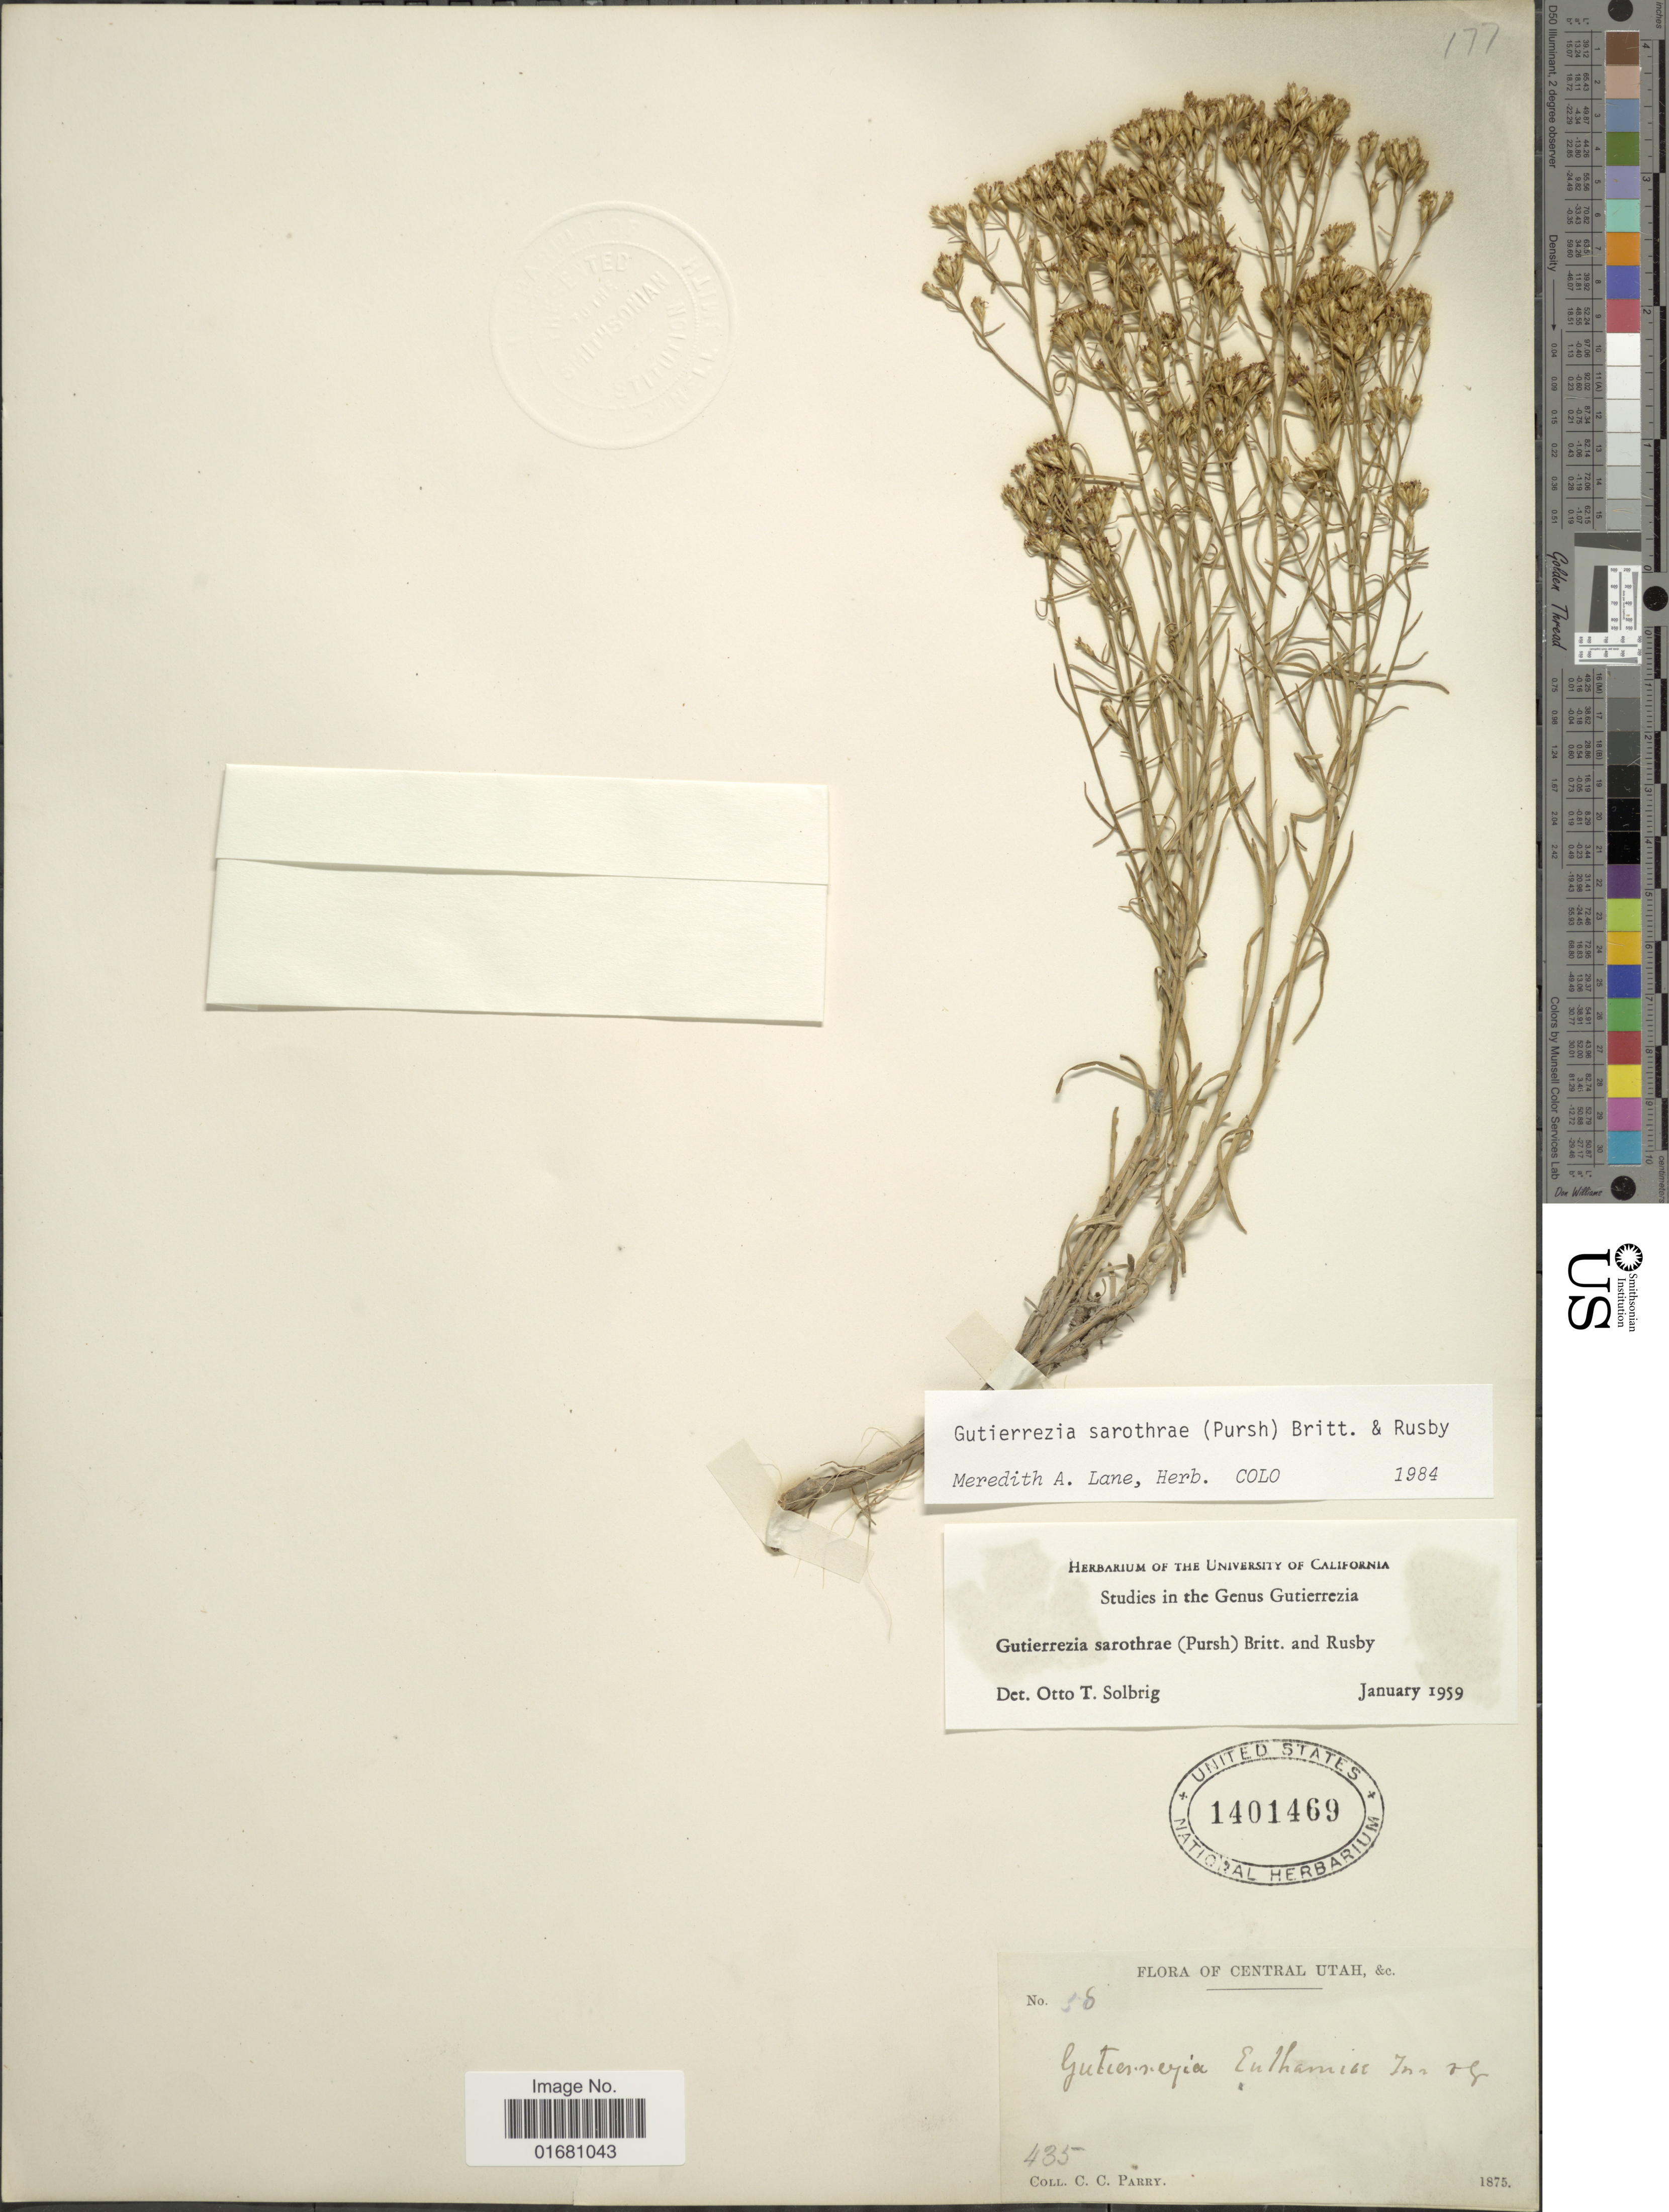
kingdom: Plantae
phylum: Tracheophyta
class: Magnoliopsida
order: Asterales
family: Asteraceae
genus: Gutierrezia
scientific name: Gutierrezia sarothrae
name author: (Pursh) Britton & Rusby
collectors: C. C. Parry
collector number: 8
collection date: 1875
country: United States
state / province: Utah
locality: Central Utah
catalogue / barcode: US 1401469